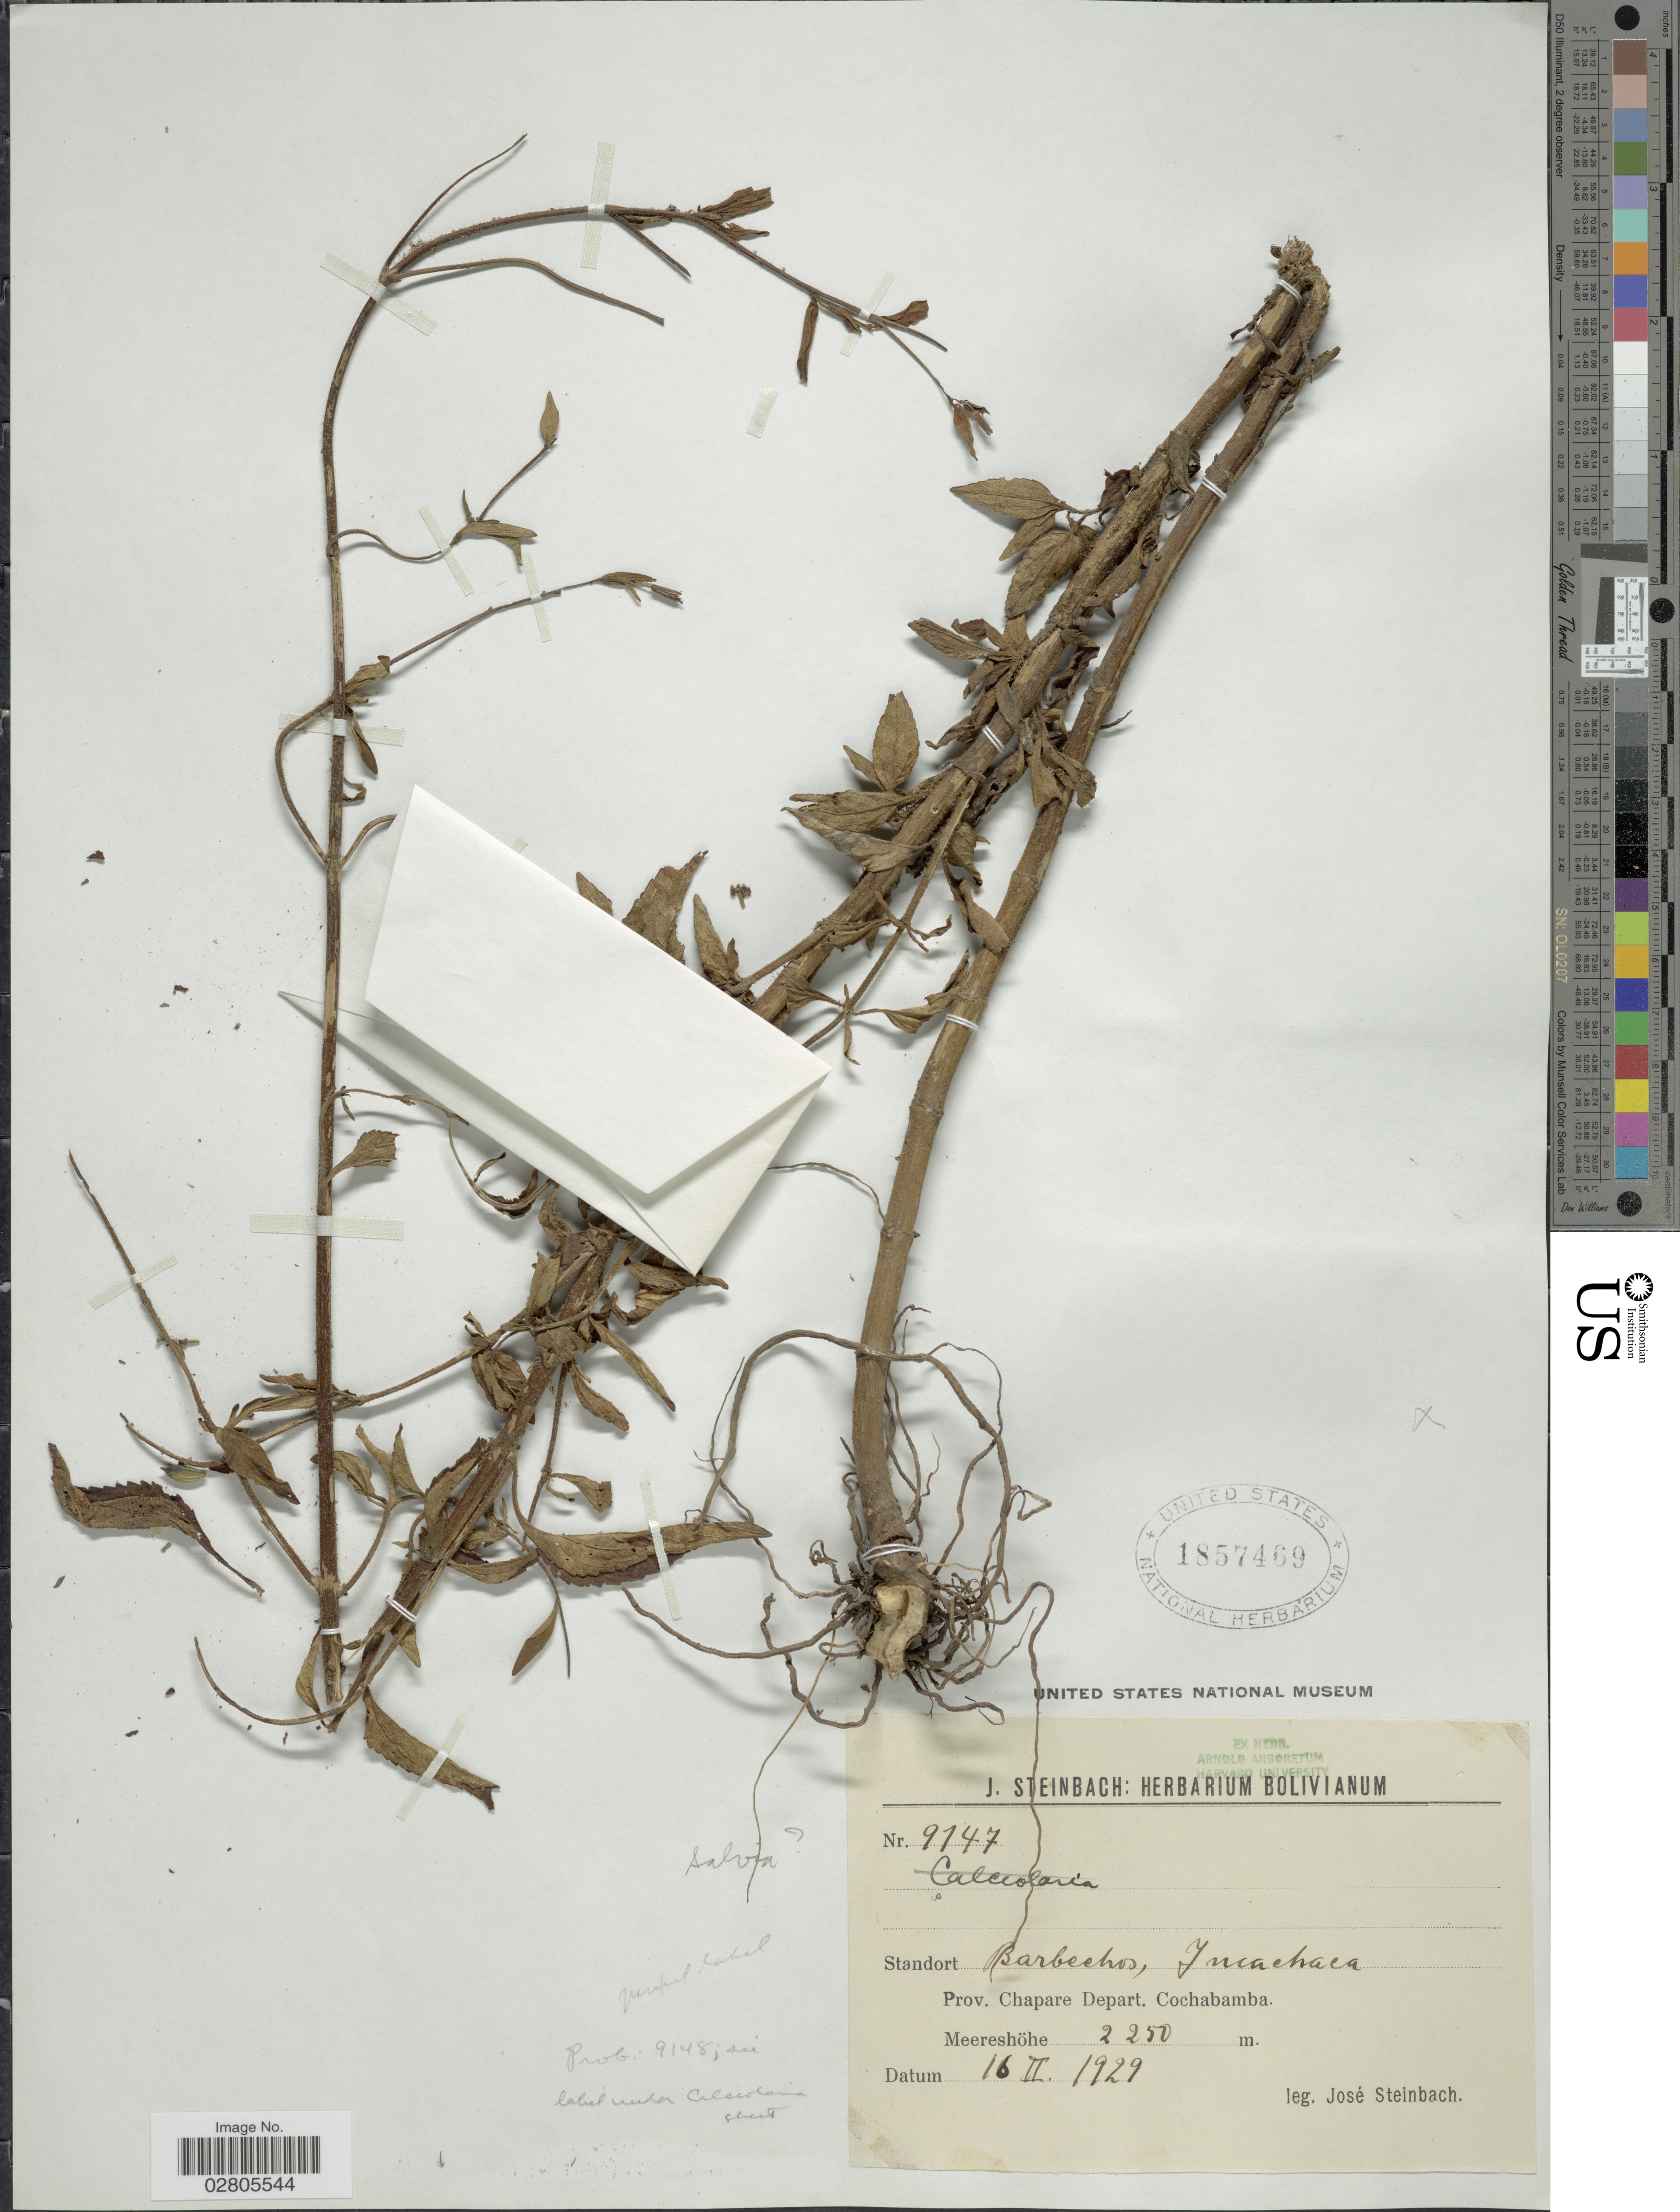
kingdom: Plantae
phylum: Tracheophyta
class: Magnoliopsida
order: Lamiales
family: Lamiaceae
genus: Salvia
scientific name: Salvia sp.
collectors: J. Steinbach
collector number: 9147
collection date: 1929-02-16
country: Bolivia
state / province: Cochabamba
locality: Barbechos, Incachaca. Prov. Chapare Depart. Cochabamba.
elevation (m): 2250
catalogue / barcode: US 1857469